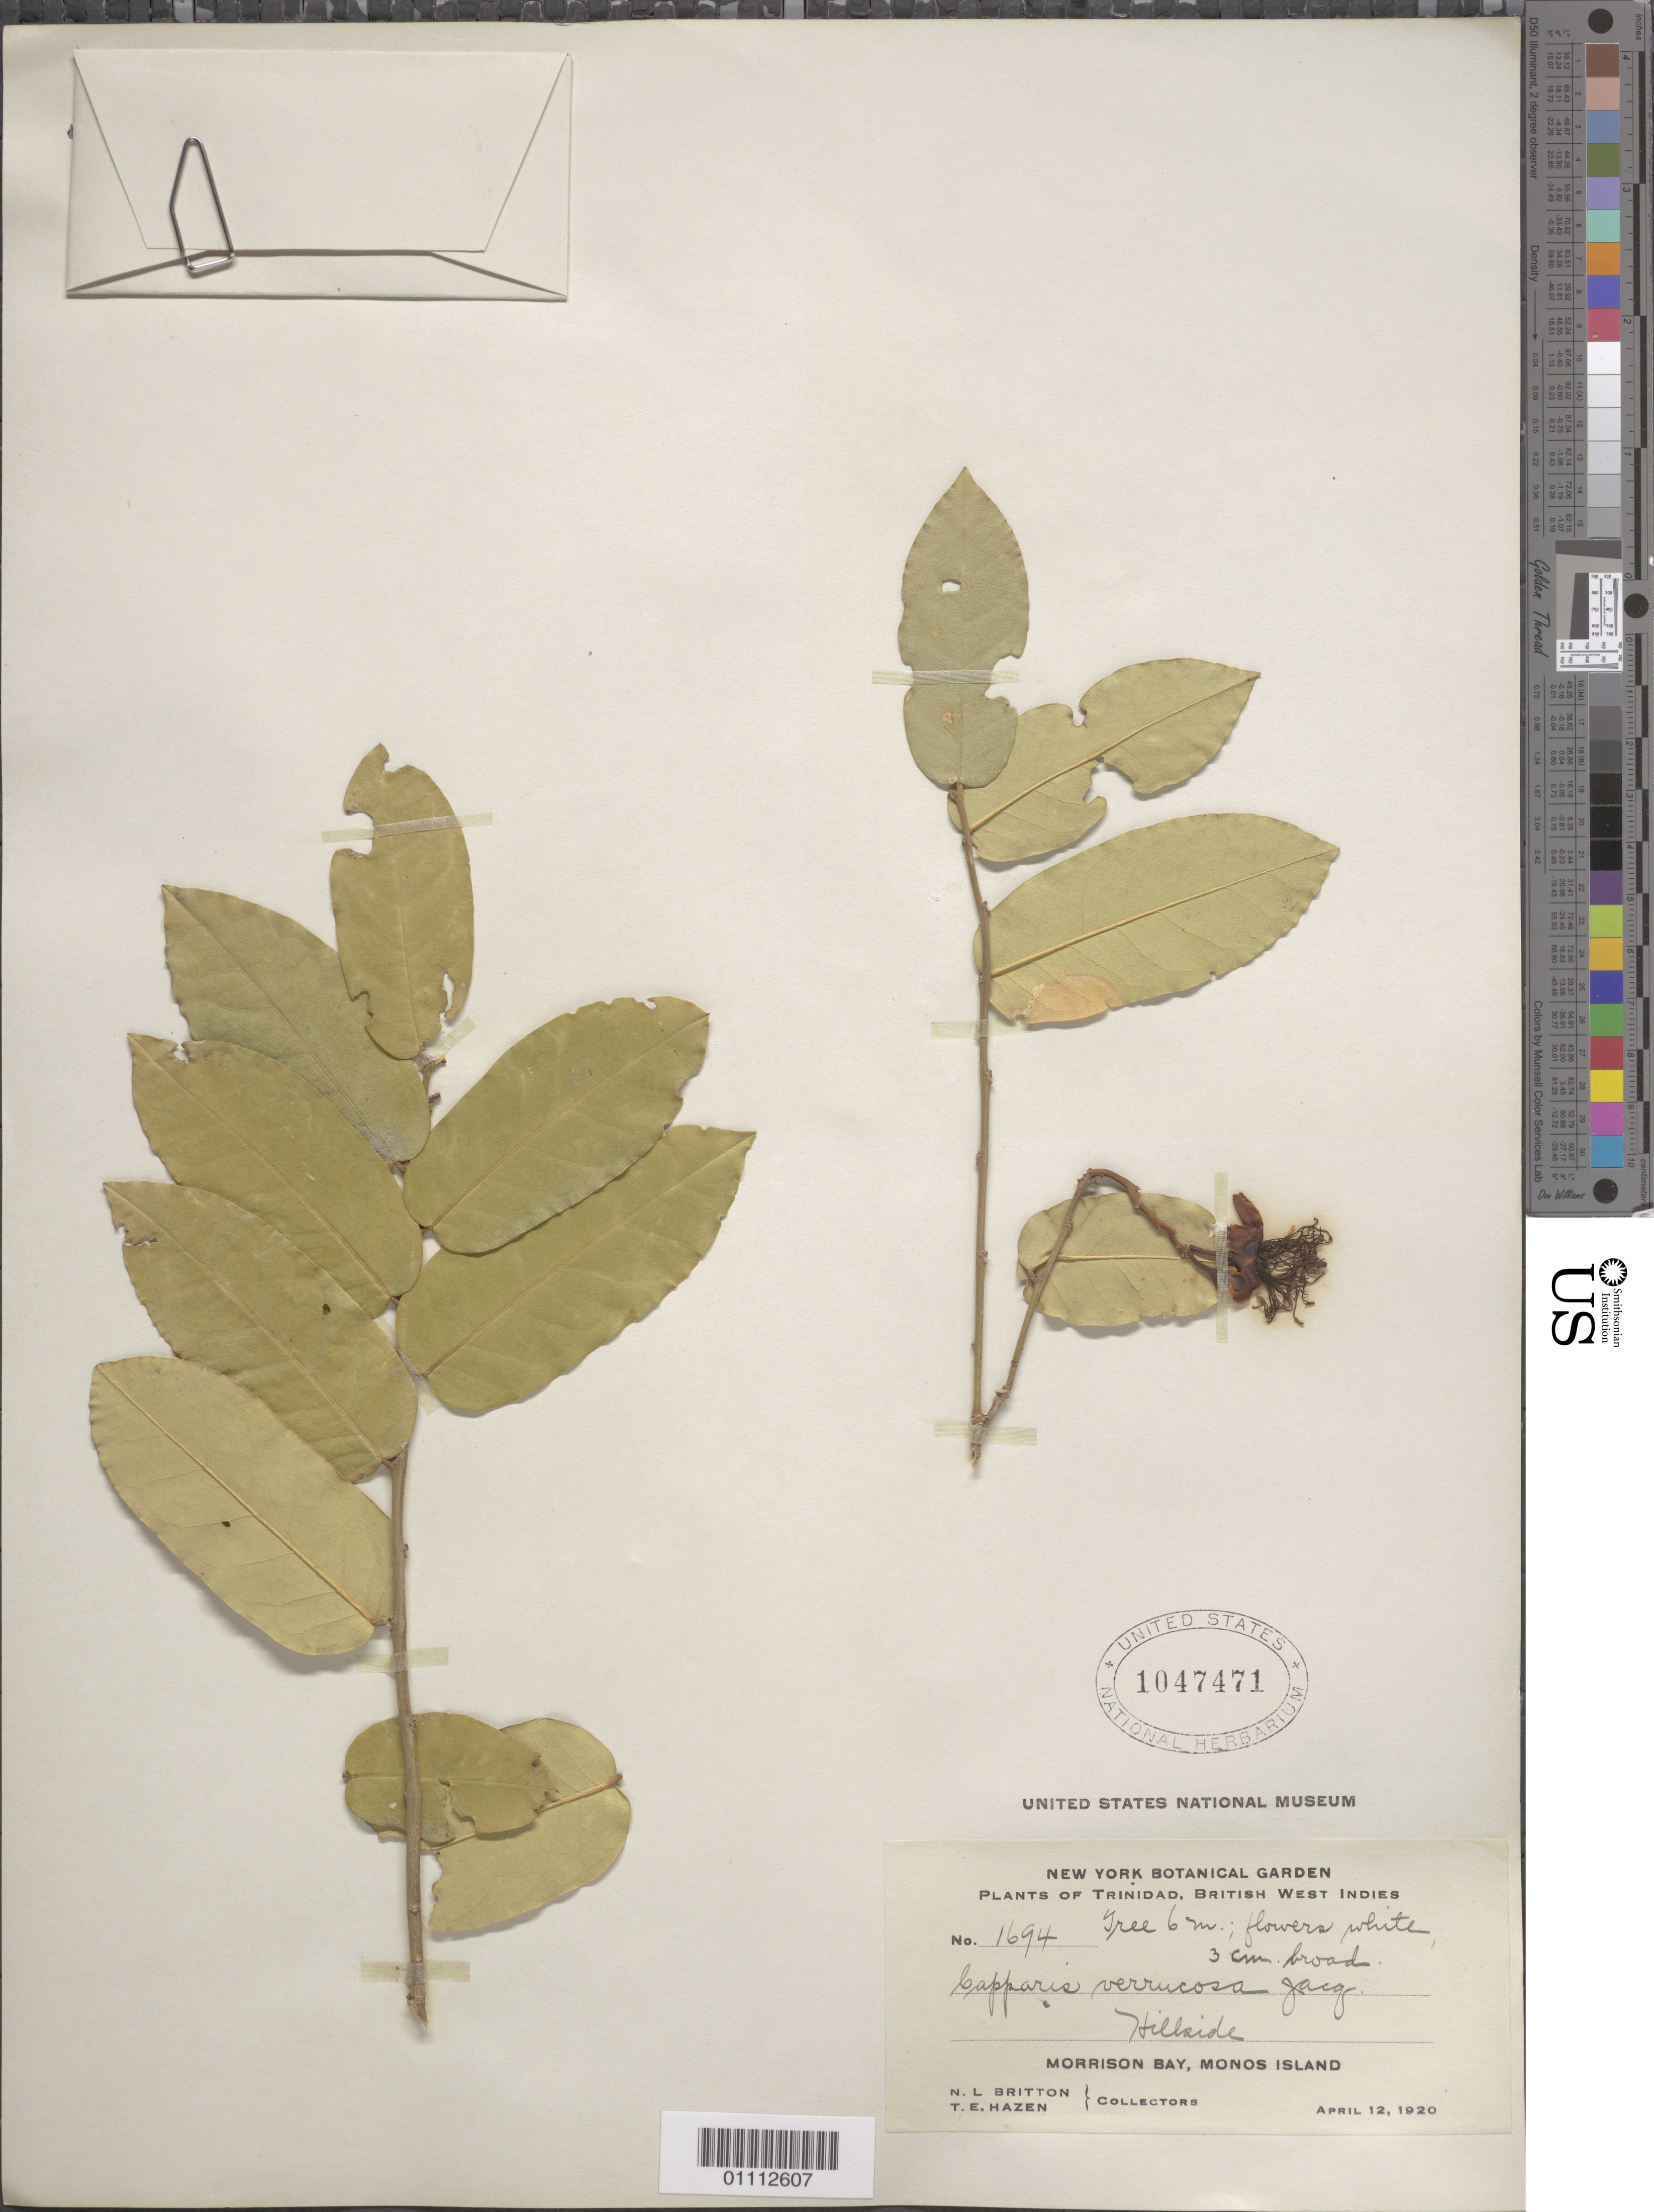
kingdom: Plantae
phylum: Tracheophyta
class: Magnoliopsida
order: Brassicales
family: Capparaceae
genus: Capparis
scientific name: Capparis verrucosa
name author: Jacq.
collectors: N. Britton & T. E. Hazen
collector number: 1694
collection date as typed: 12 Apr 1920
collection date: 1920-04-12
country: Trinidad and Tobago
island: Monos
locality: hillside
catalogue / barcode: US 1047471